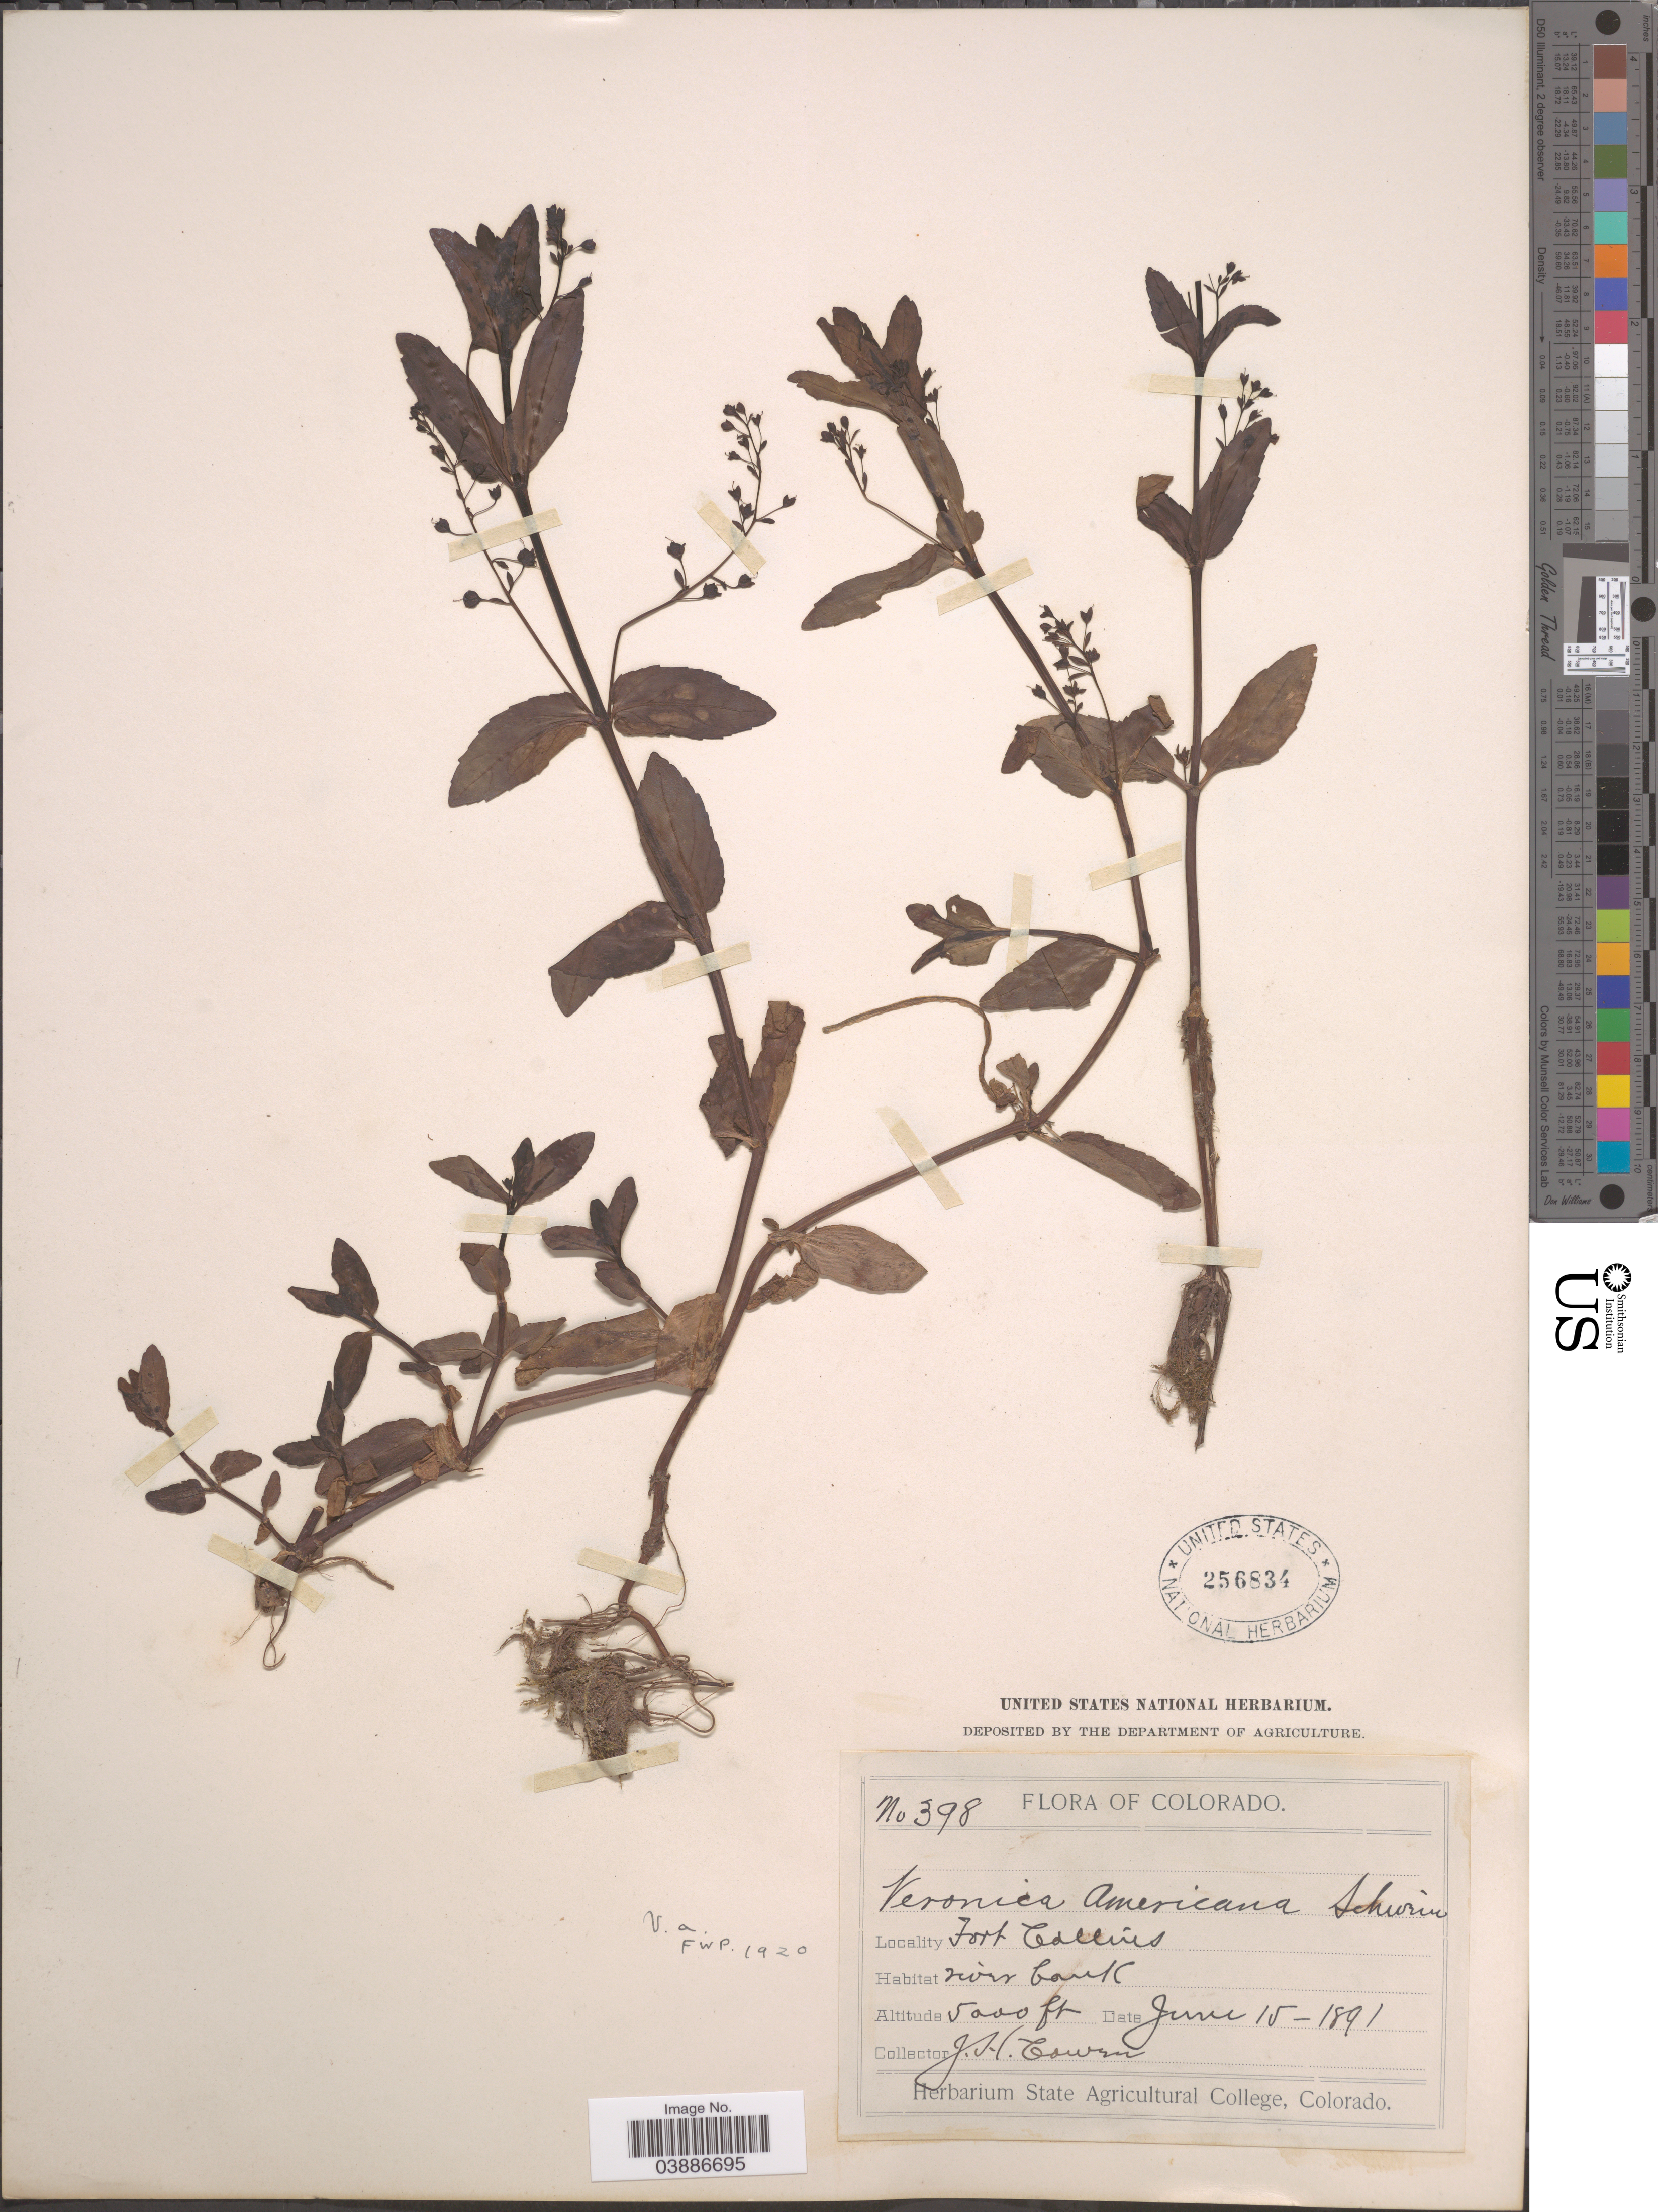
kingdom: Plantae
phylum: Tracheophyta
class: Magnoliopsida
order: Lamiales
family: Plantaginaceae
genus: Veronica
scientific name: Veronica americana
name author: Schwein. ex Benth.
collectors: J. H. Cowen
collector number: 398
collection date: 1891-06-15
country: United States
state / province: Colorado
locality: Fort Collins.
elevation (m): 1524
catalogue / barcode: US 256834